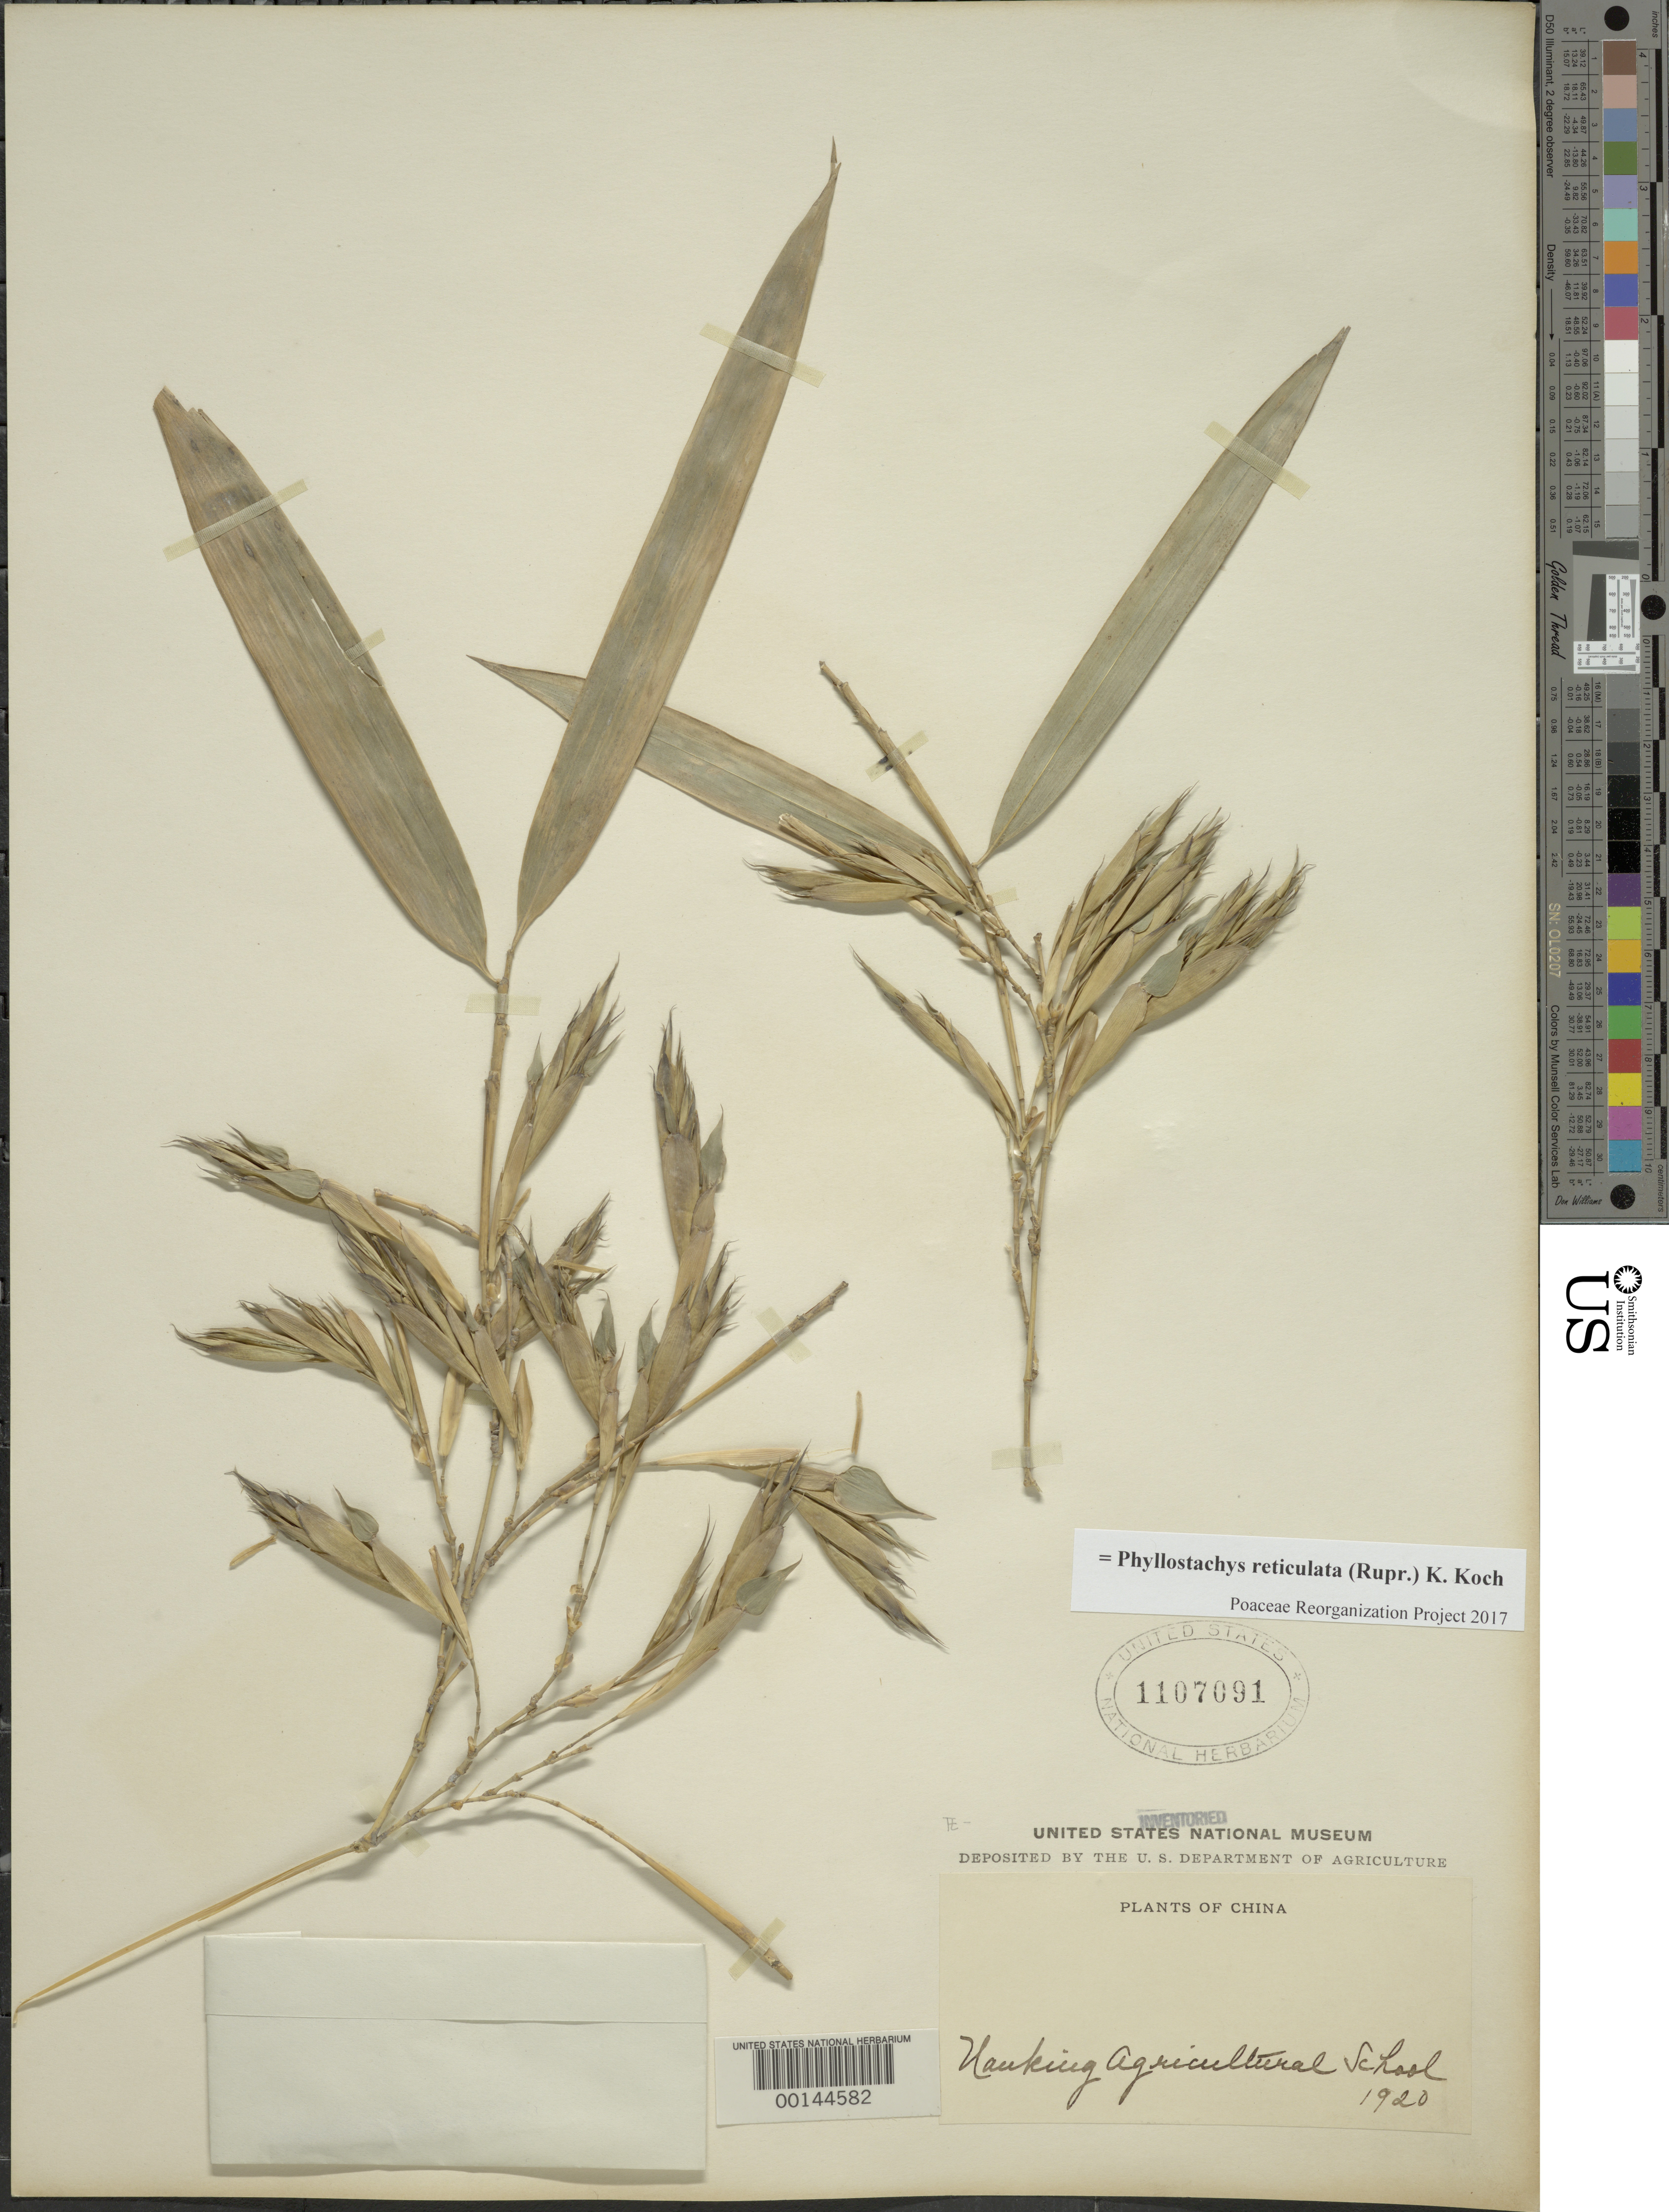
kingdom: Plantae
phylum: Tracheophyta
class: Liliopsida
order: Poales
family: Poaceae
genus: Phyllostachys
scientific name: Phyllostachys reticulata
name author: (Rupr.) K. Koch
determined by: Poaceae Reorganization Project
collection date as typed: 1920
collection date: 1920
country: China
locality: Uauking agric. school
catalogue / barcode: US 1107091